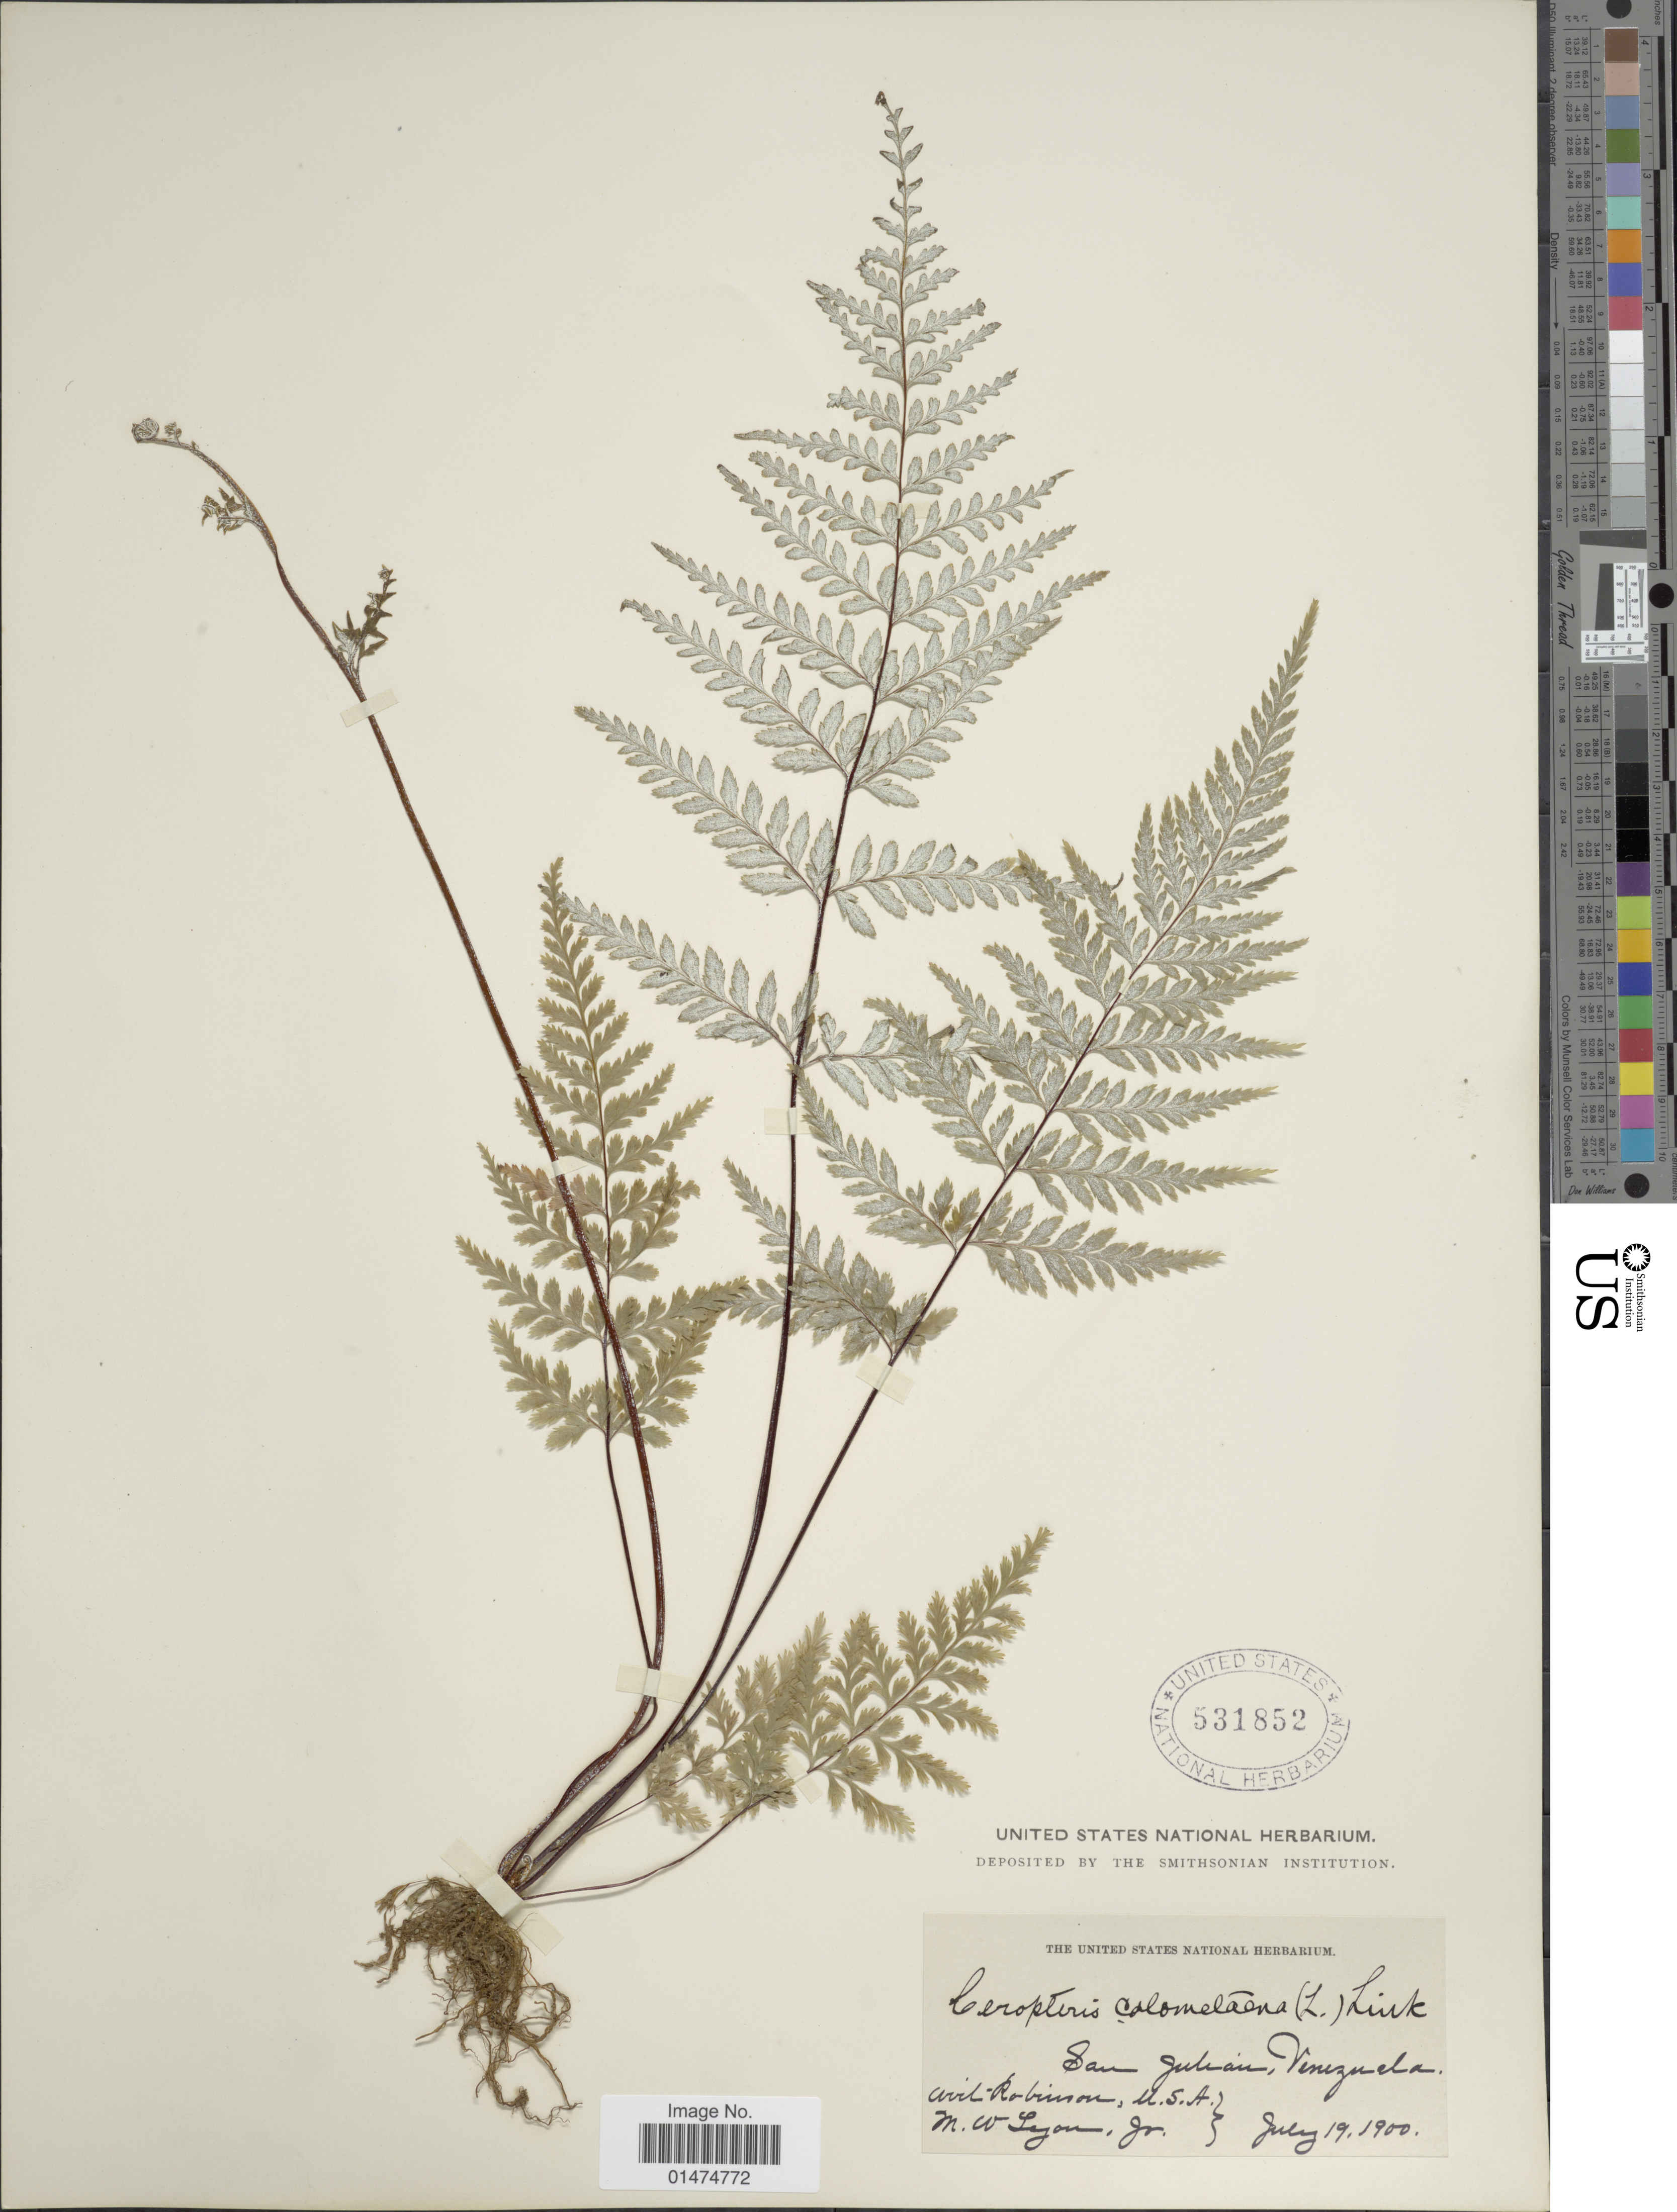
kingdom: Plantae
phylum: Tracheophyta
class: Polypodiopsida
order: Polypodiales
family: Pteridaceae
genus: Pityrogramma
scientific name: Pityrogramma calomelanos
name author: (L.) Link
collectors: M. Lyon Jr.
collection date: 1900-07-19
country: Venezuela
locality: San Julian.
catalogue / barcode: US 531852